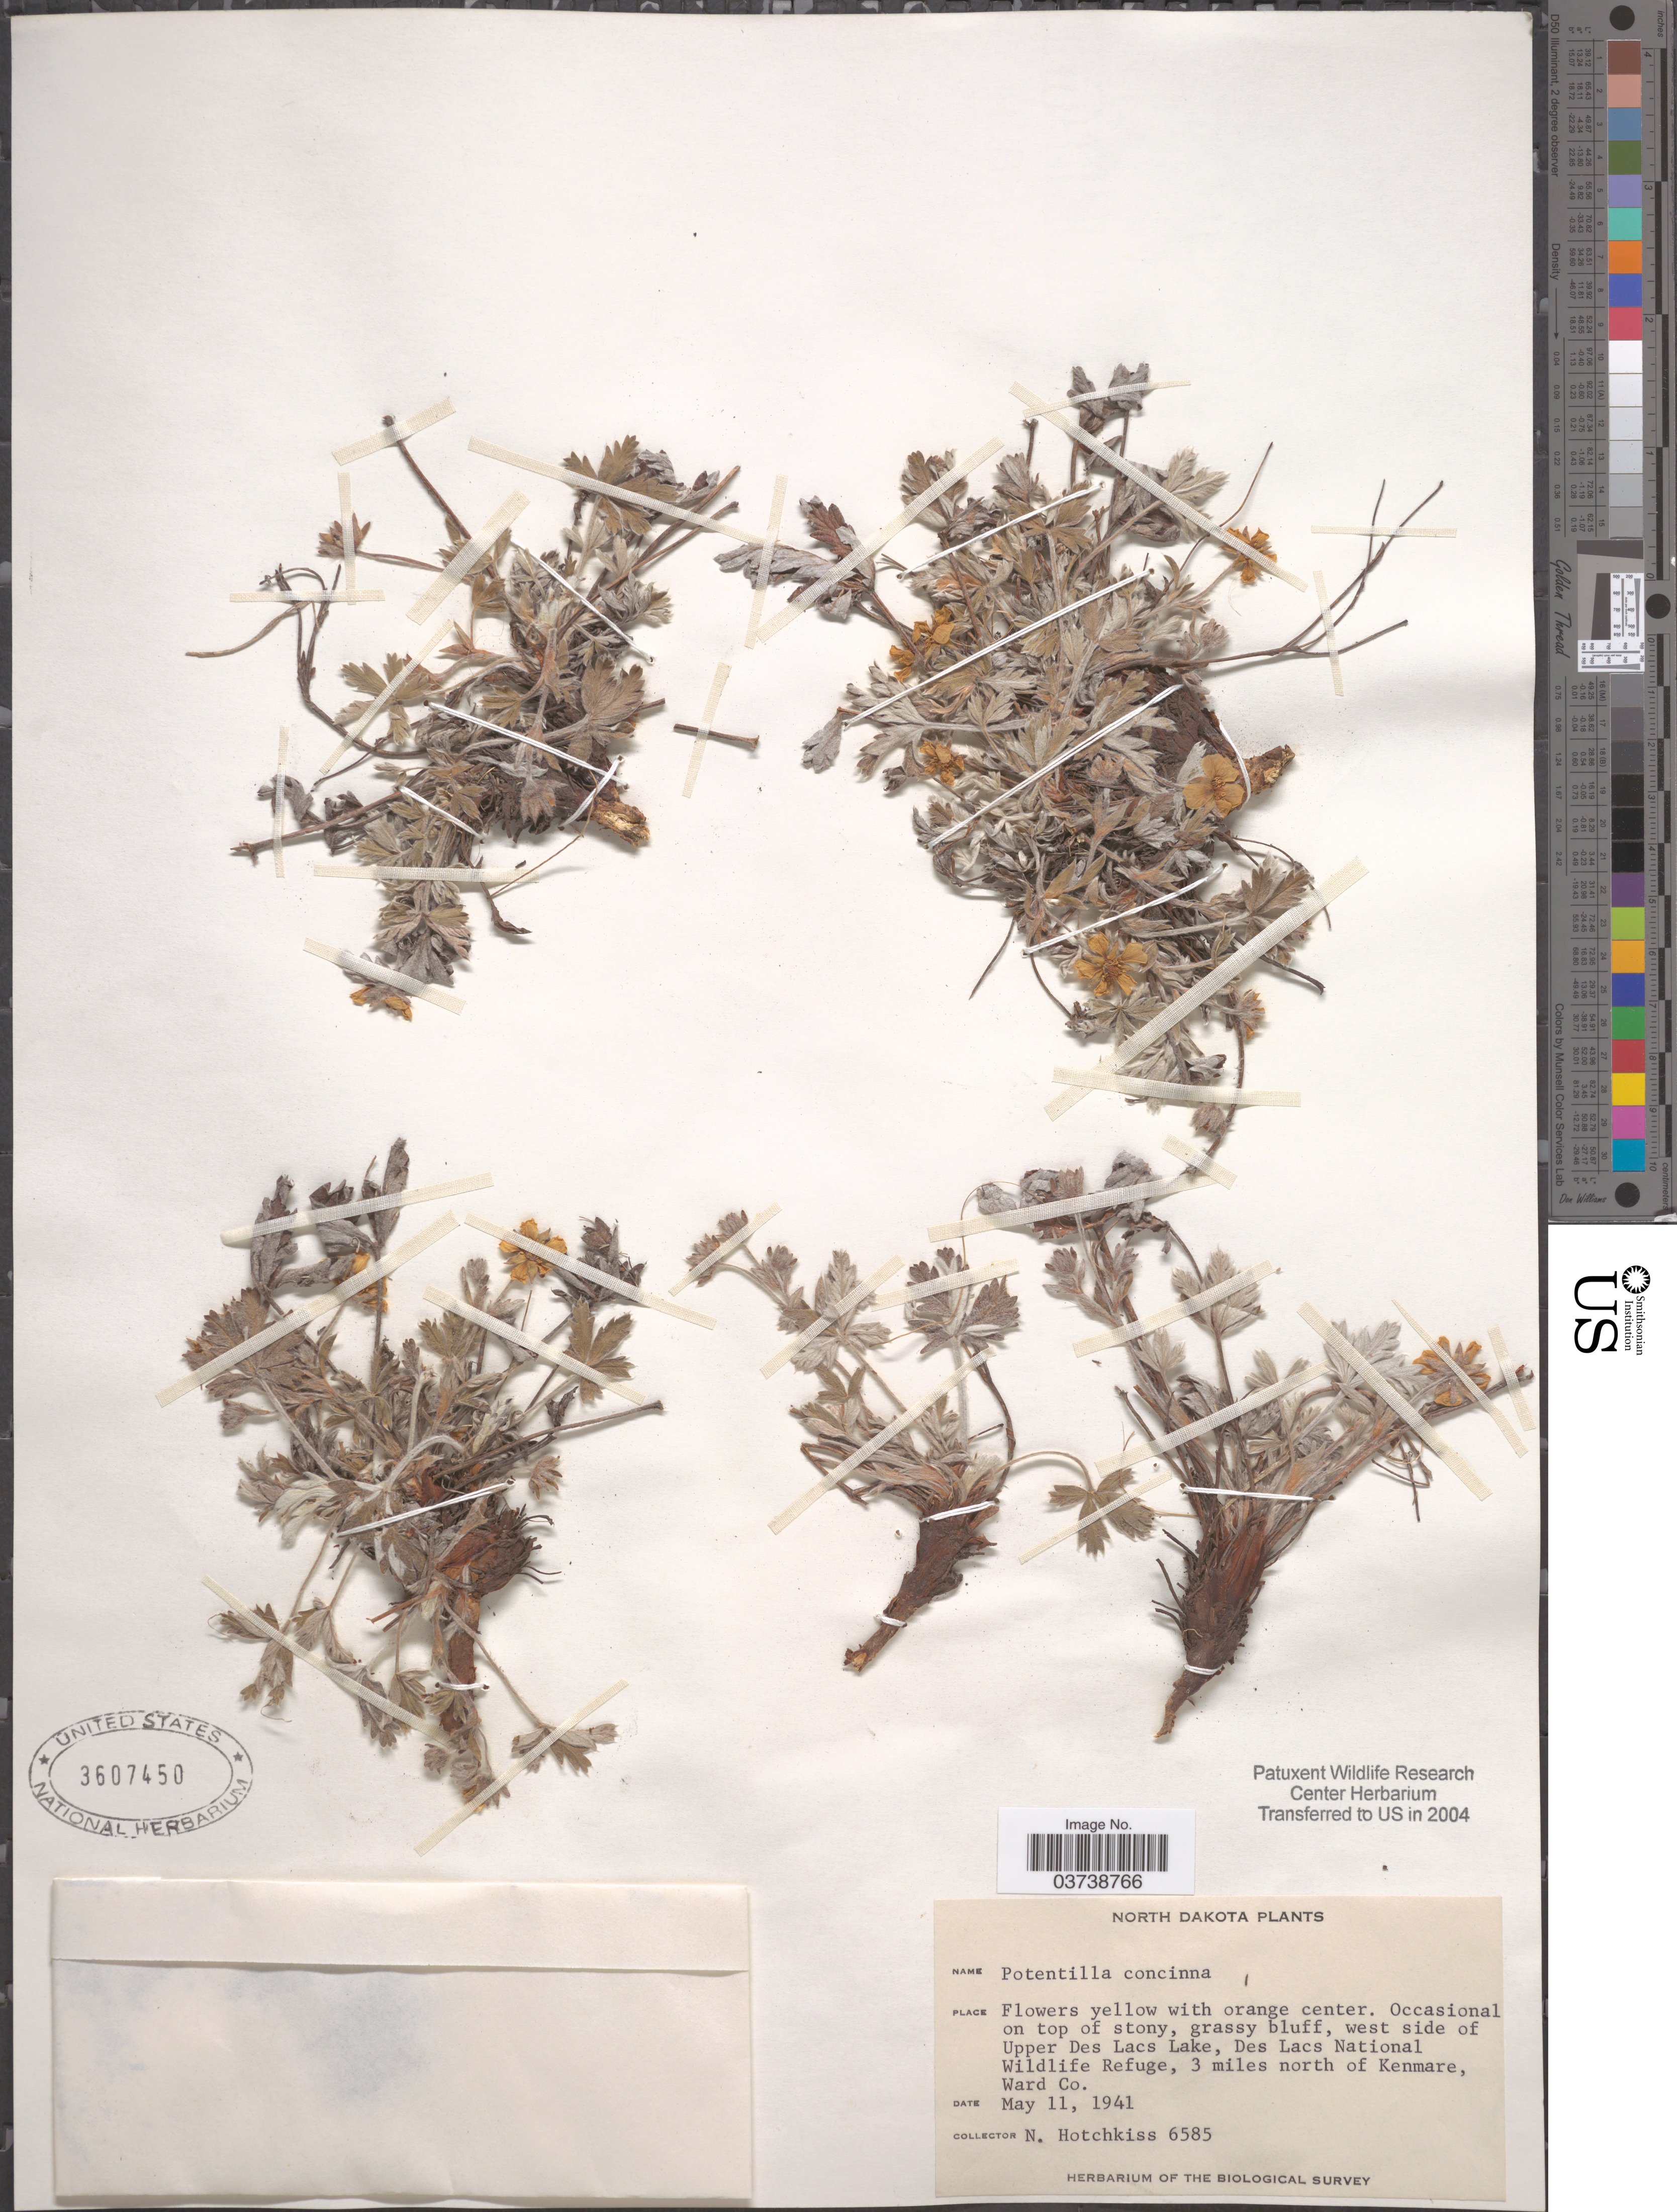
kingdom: Plantae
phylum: Tracheophyta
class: Magnoliopsida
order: Rosales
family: Rosaceae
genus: Potentilla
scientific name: Potentilla concinna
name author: Richardson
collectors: N. Hotchkiss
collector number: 6585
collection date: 1941-05-11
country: United States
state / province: North Dakota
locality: West side of Upper Des Lacs Lake, Des Lacs National Wildlife Refuge, 3 miles north of Kenmare, Ward Co.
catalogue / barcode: US 3607450